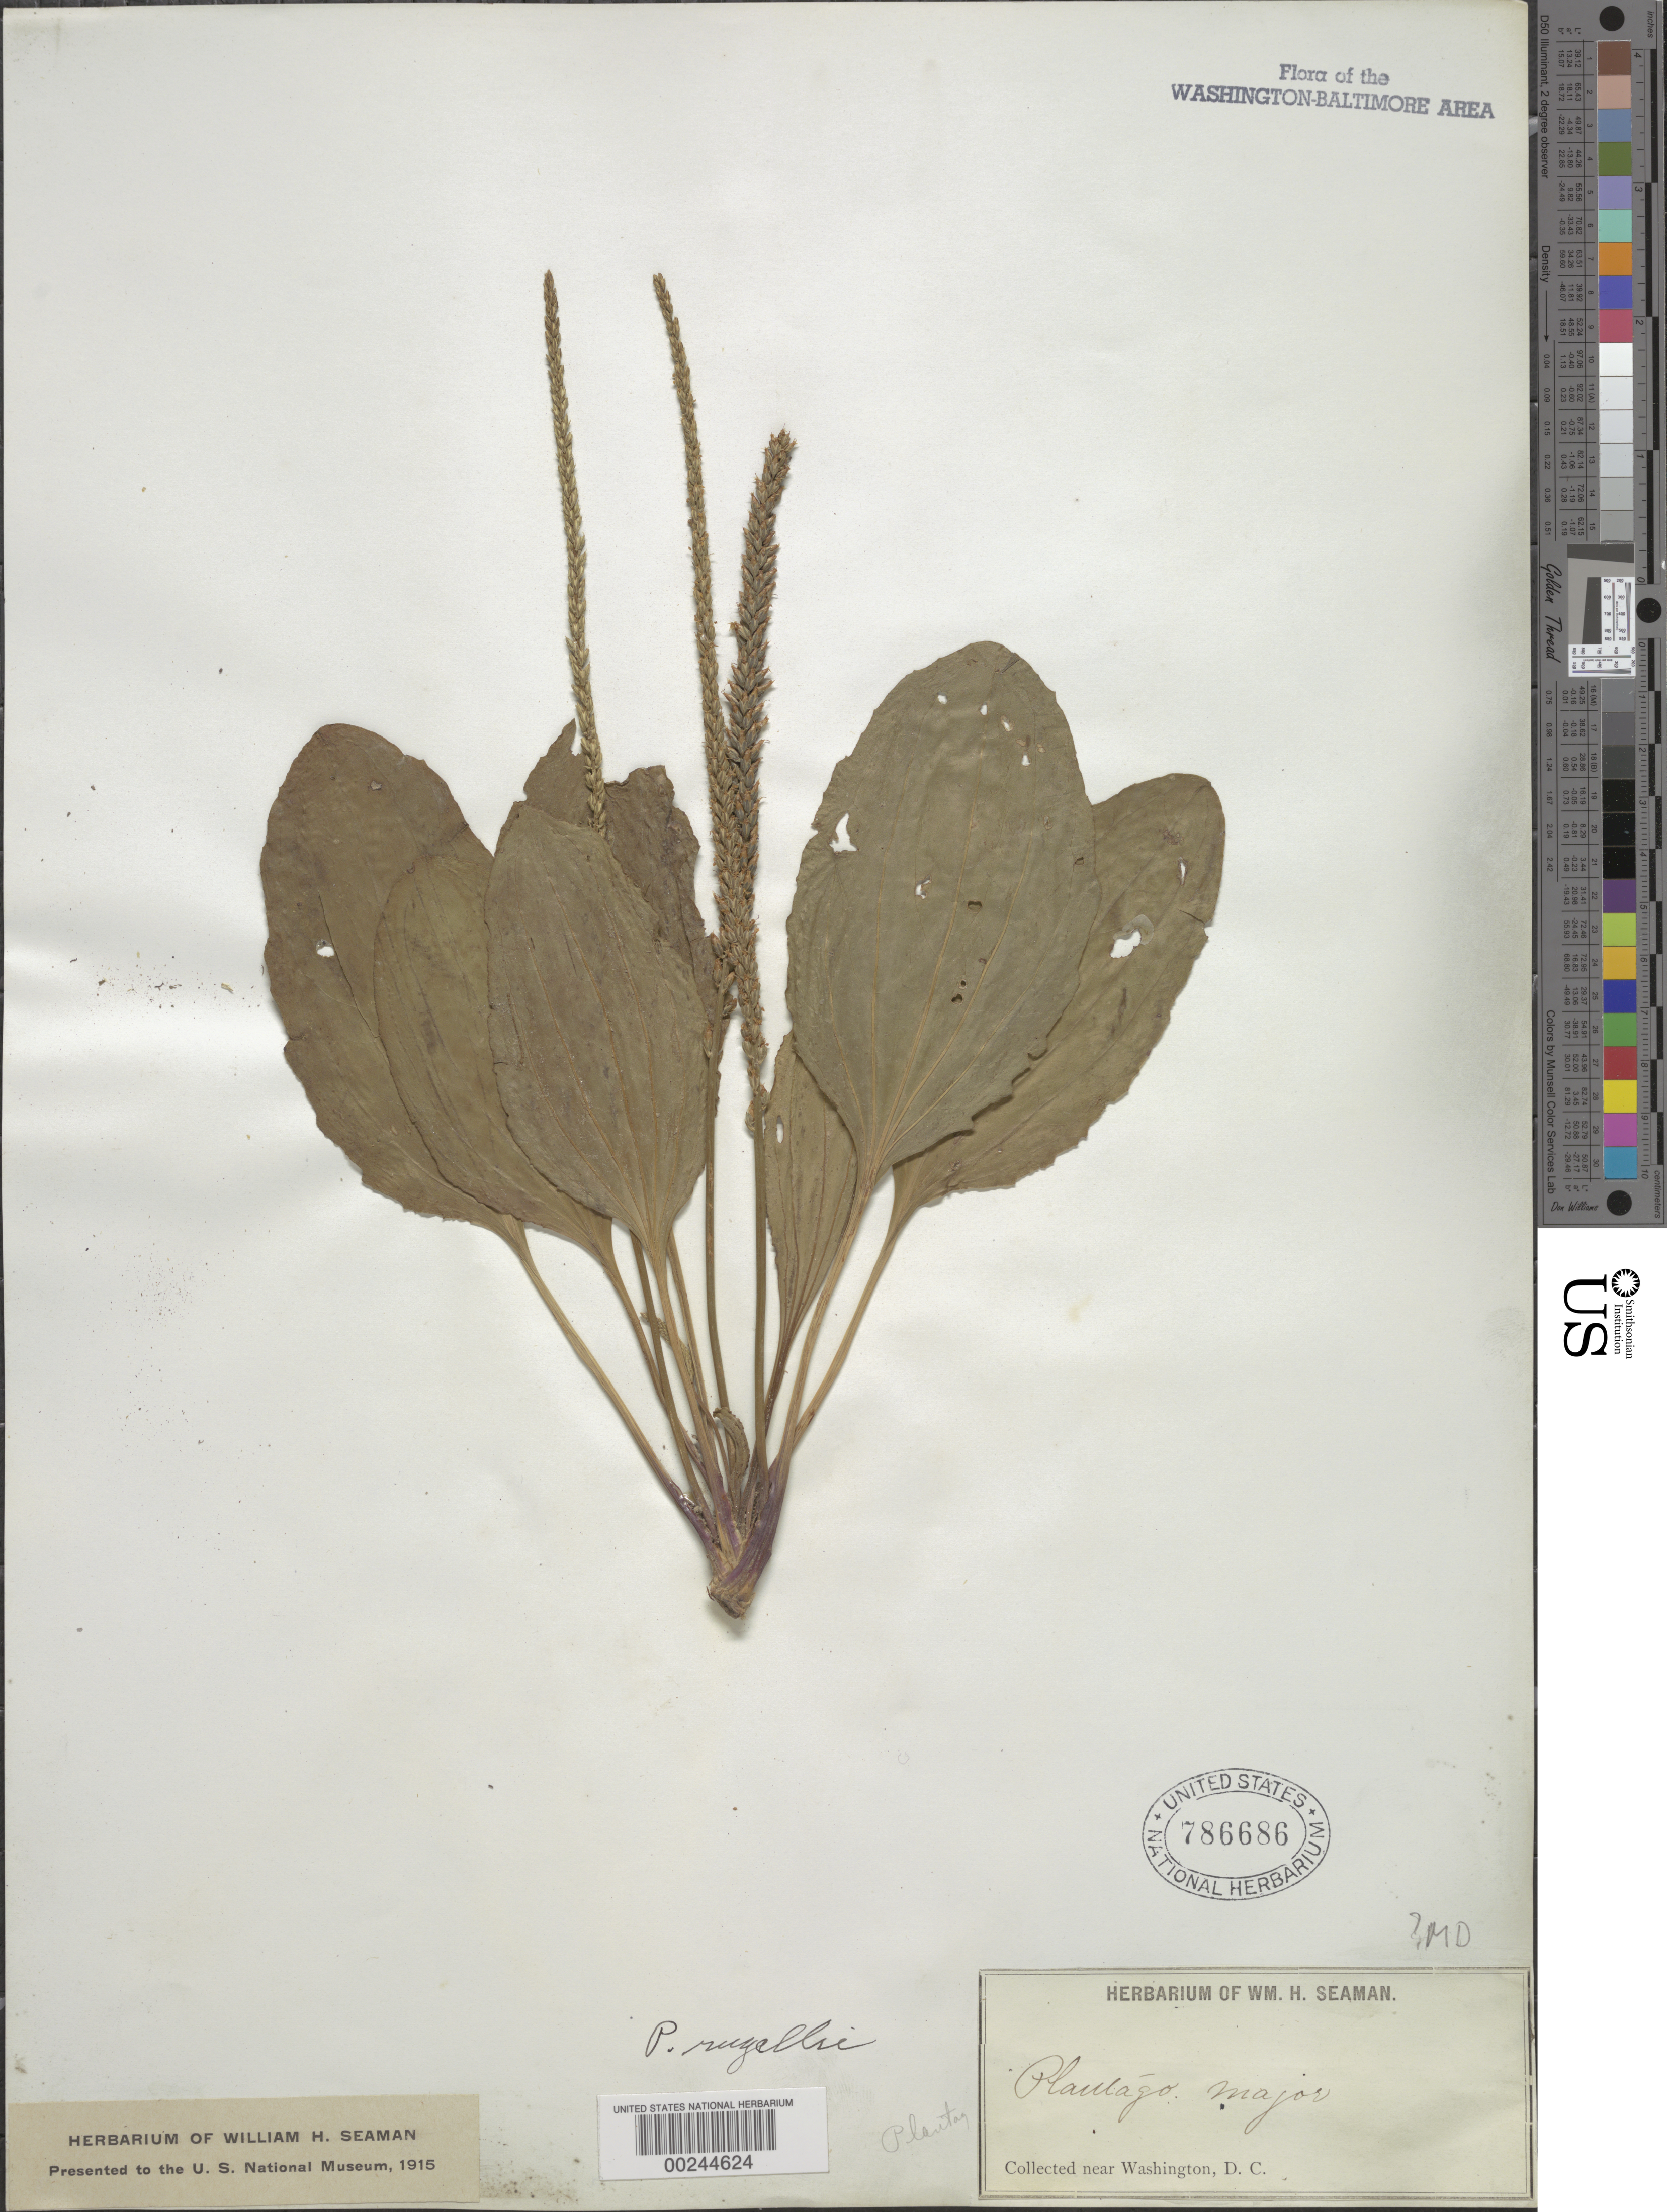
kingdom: Plantae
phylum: Tracheophyta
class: Magnoliopsida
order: Lamiales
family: Plantaginaceae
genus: Plantago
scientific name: Plantago rugelii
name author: Decne.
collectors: W. Seaman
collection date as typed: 1915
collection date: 1915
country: United States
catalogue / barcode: US 786686